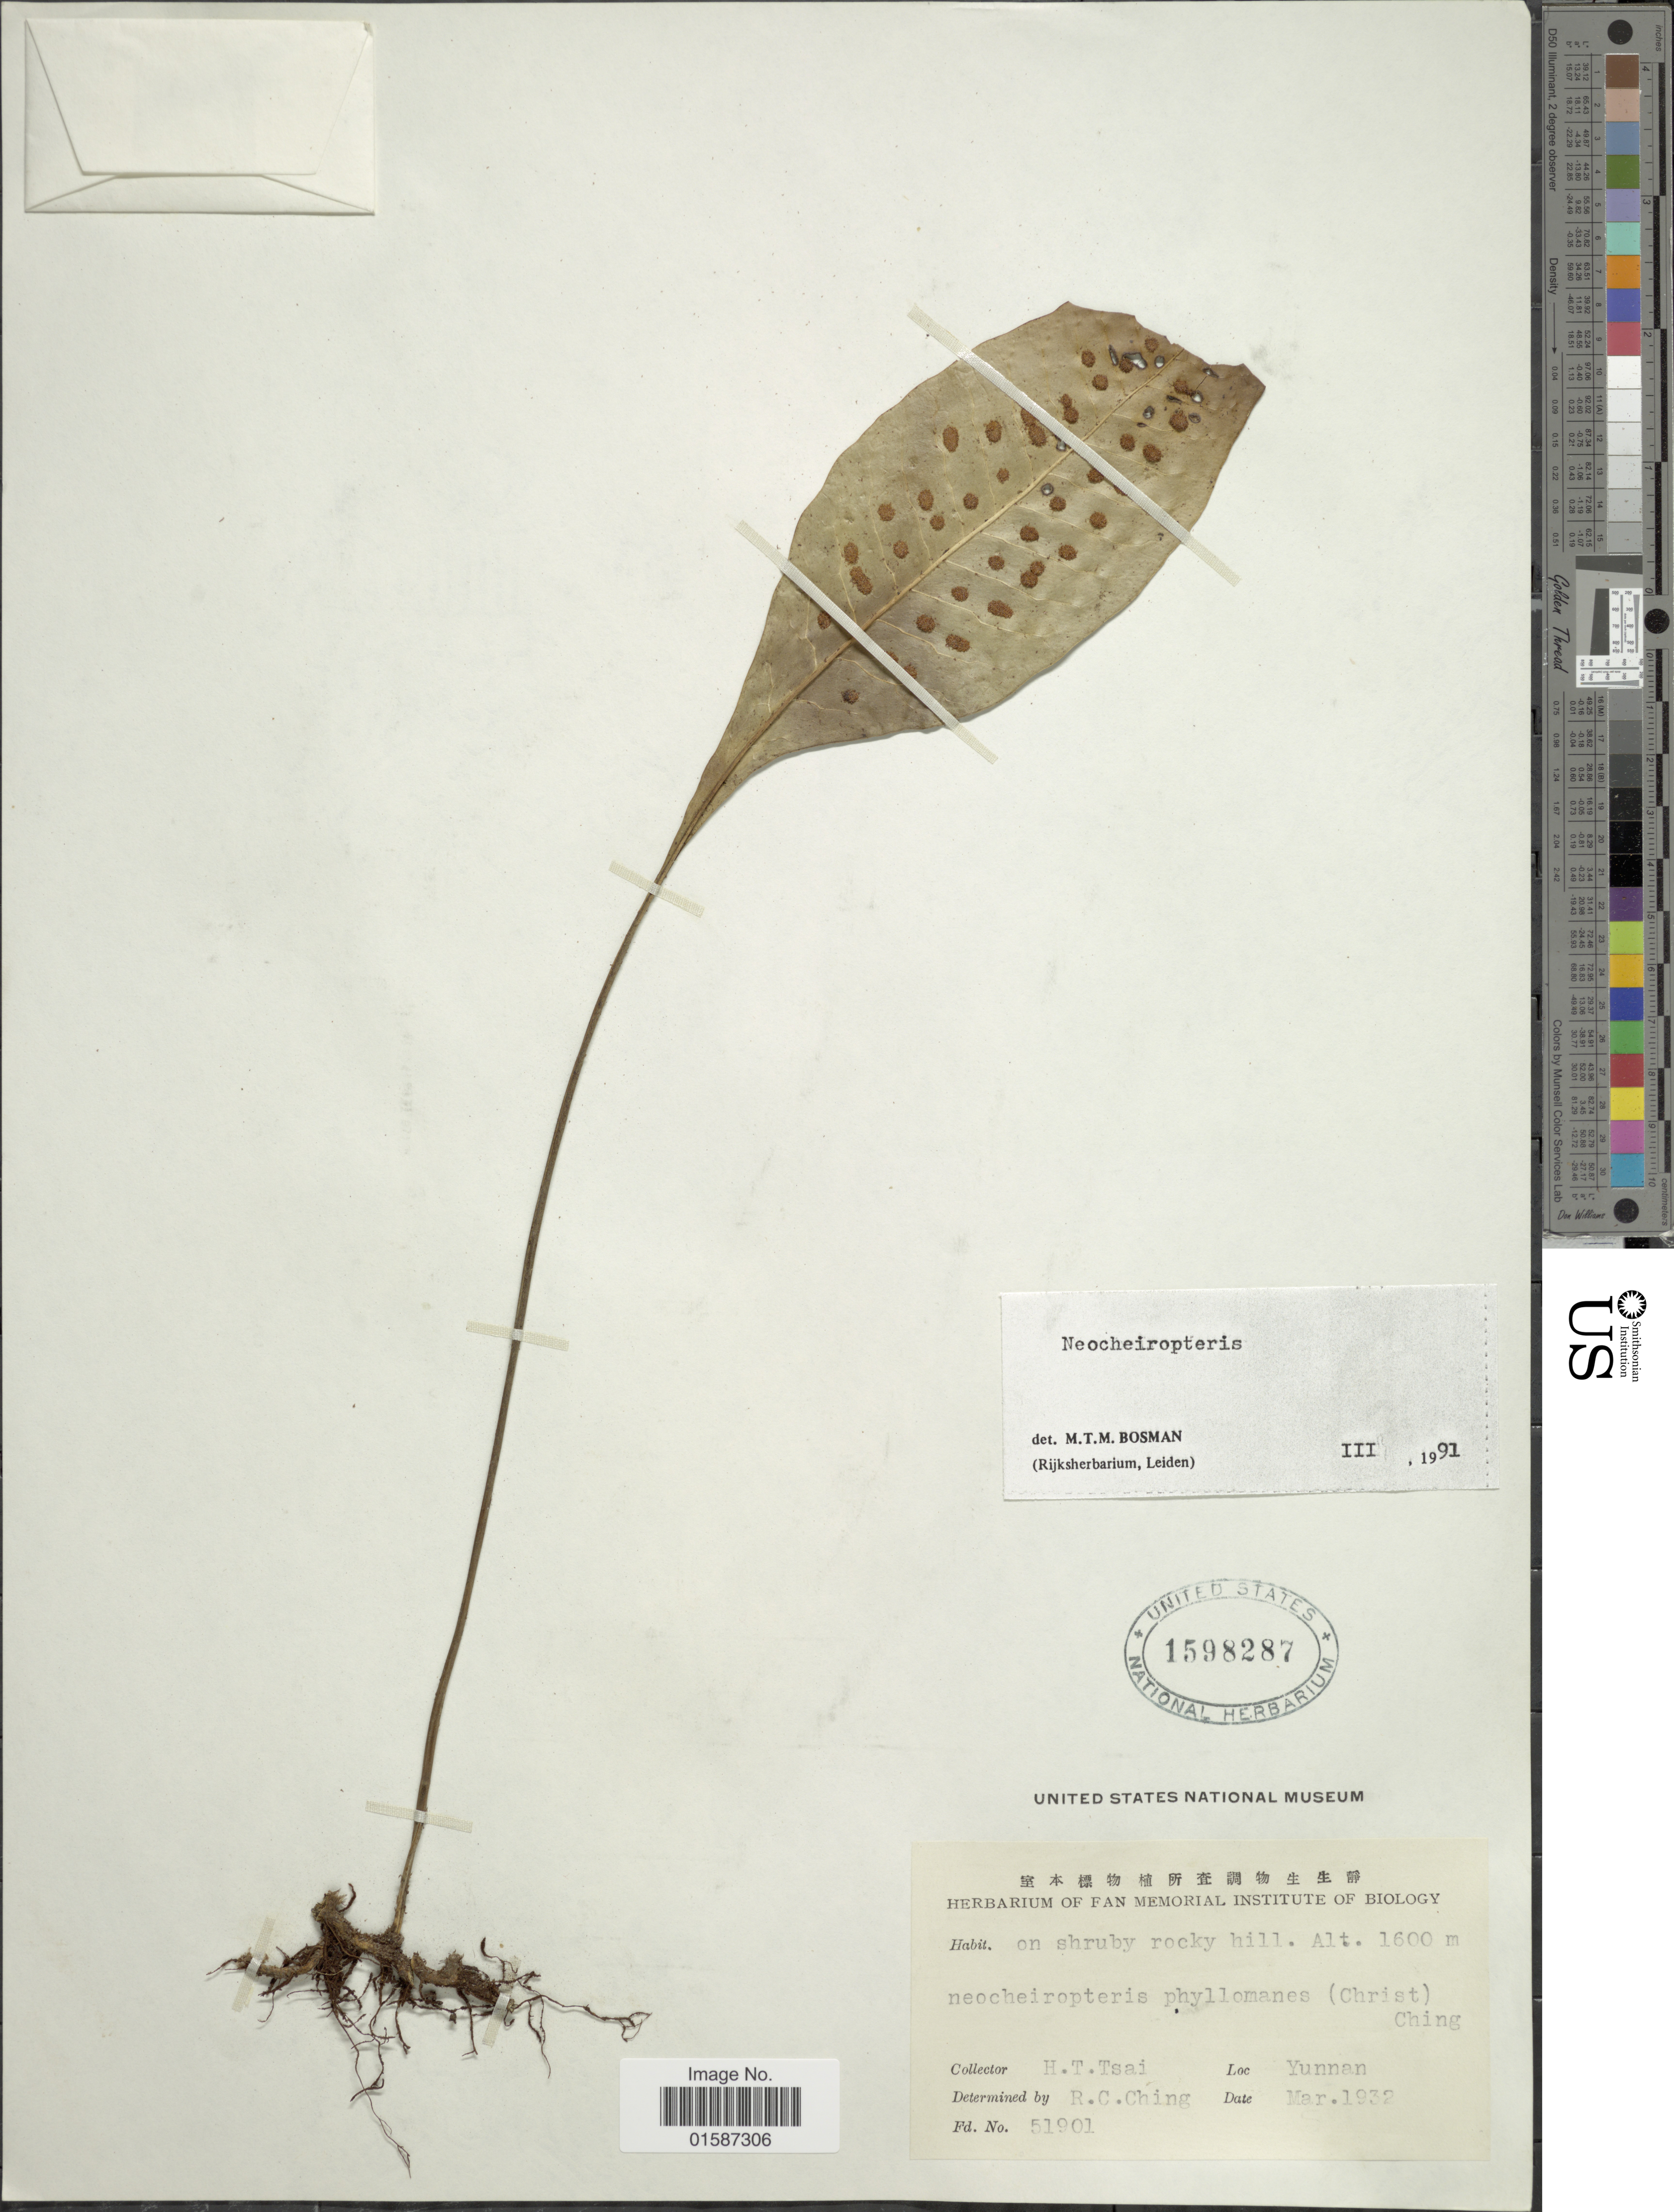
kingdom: Plantae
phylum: Tracheophyta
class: Polypodiopsida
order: Polypodiales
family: Polypodiaceae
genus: Neolepisorus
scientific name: Neolepisorus ovatus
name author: (Bedd.) Ching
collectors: H. Tsai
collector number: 51901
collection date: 1932-03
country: China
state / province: Yunnan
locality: Yunnan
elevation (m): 1600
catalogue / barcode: US 1598287